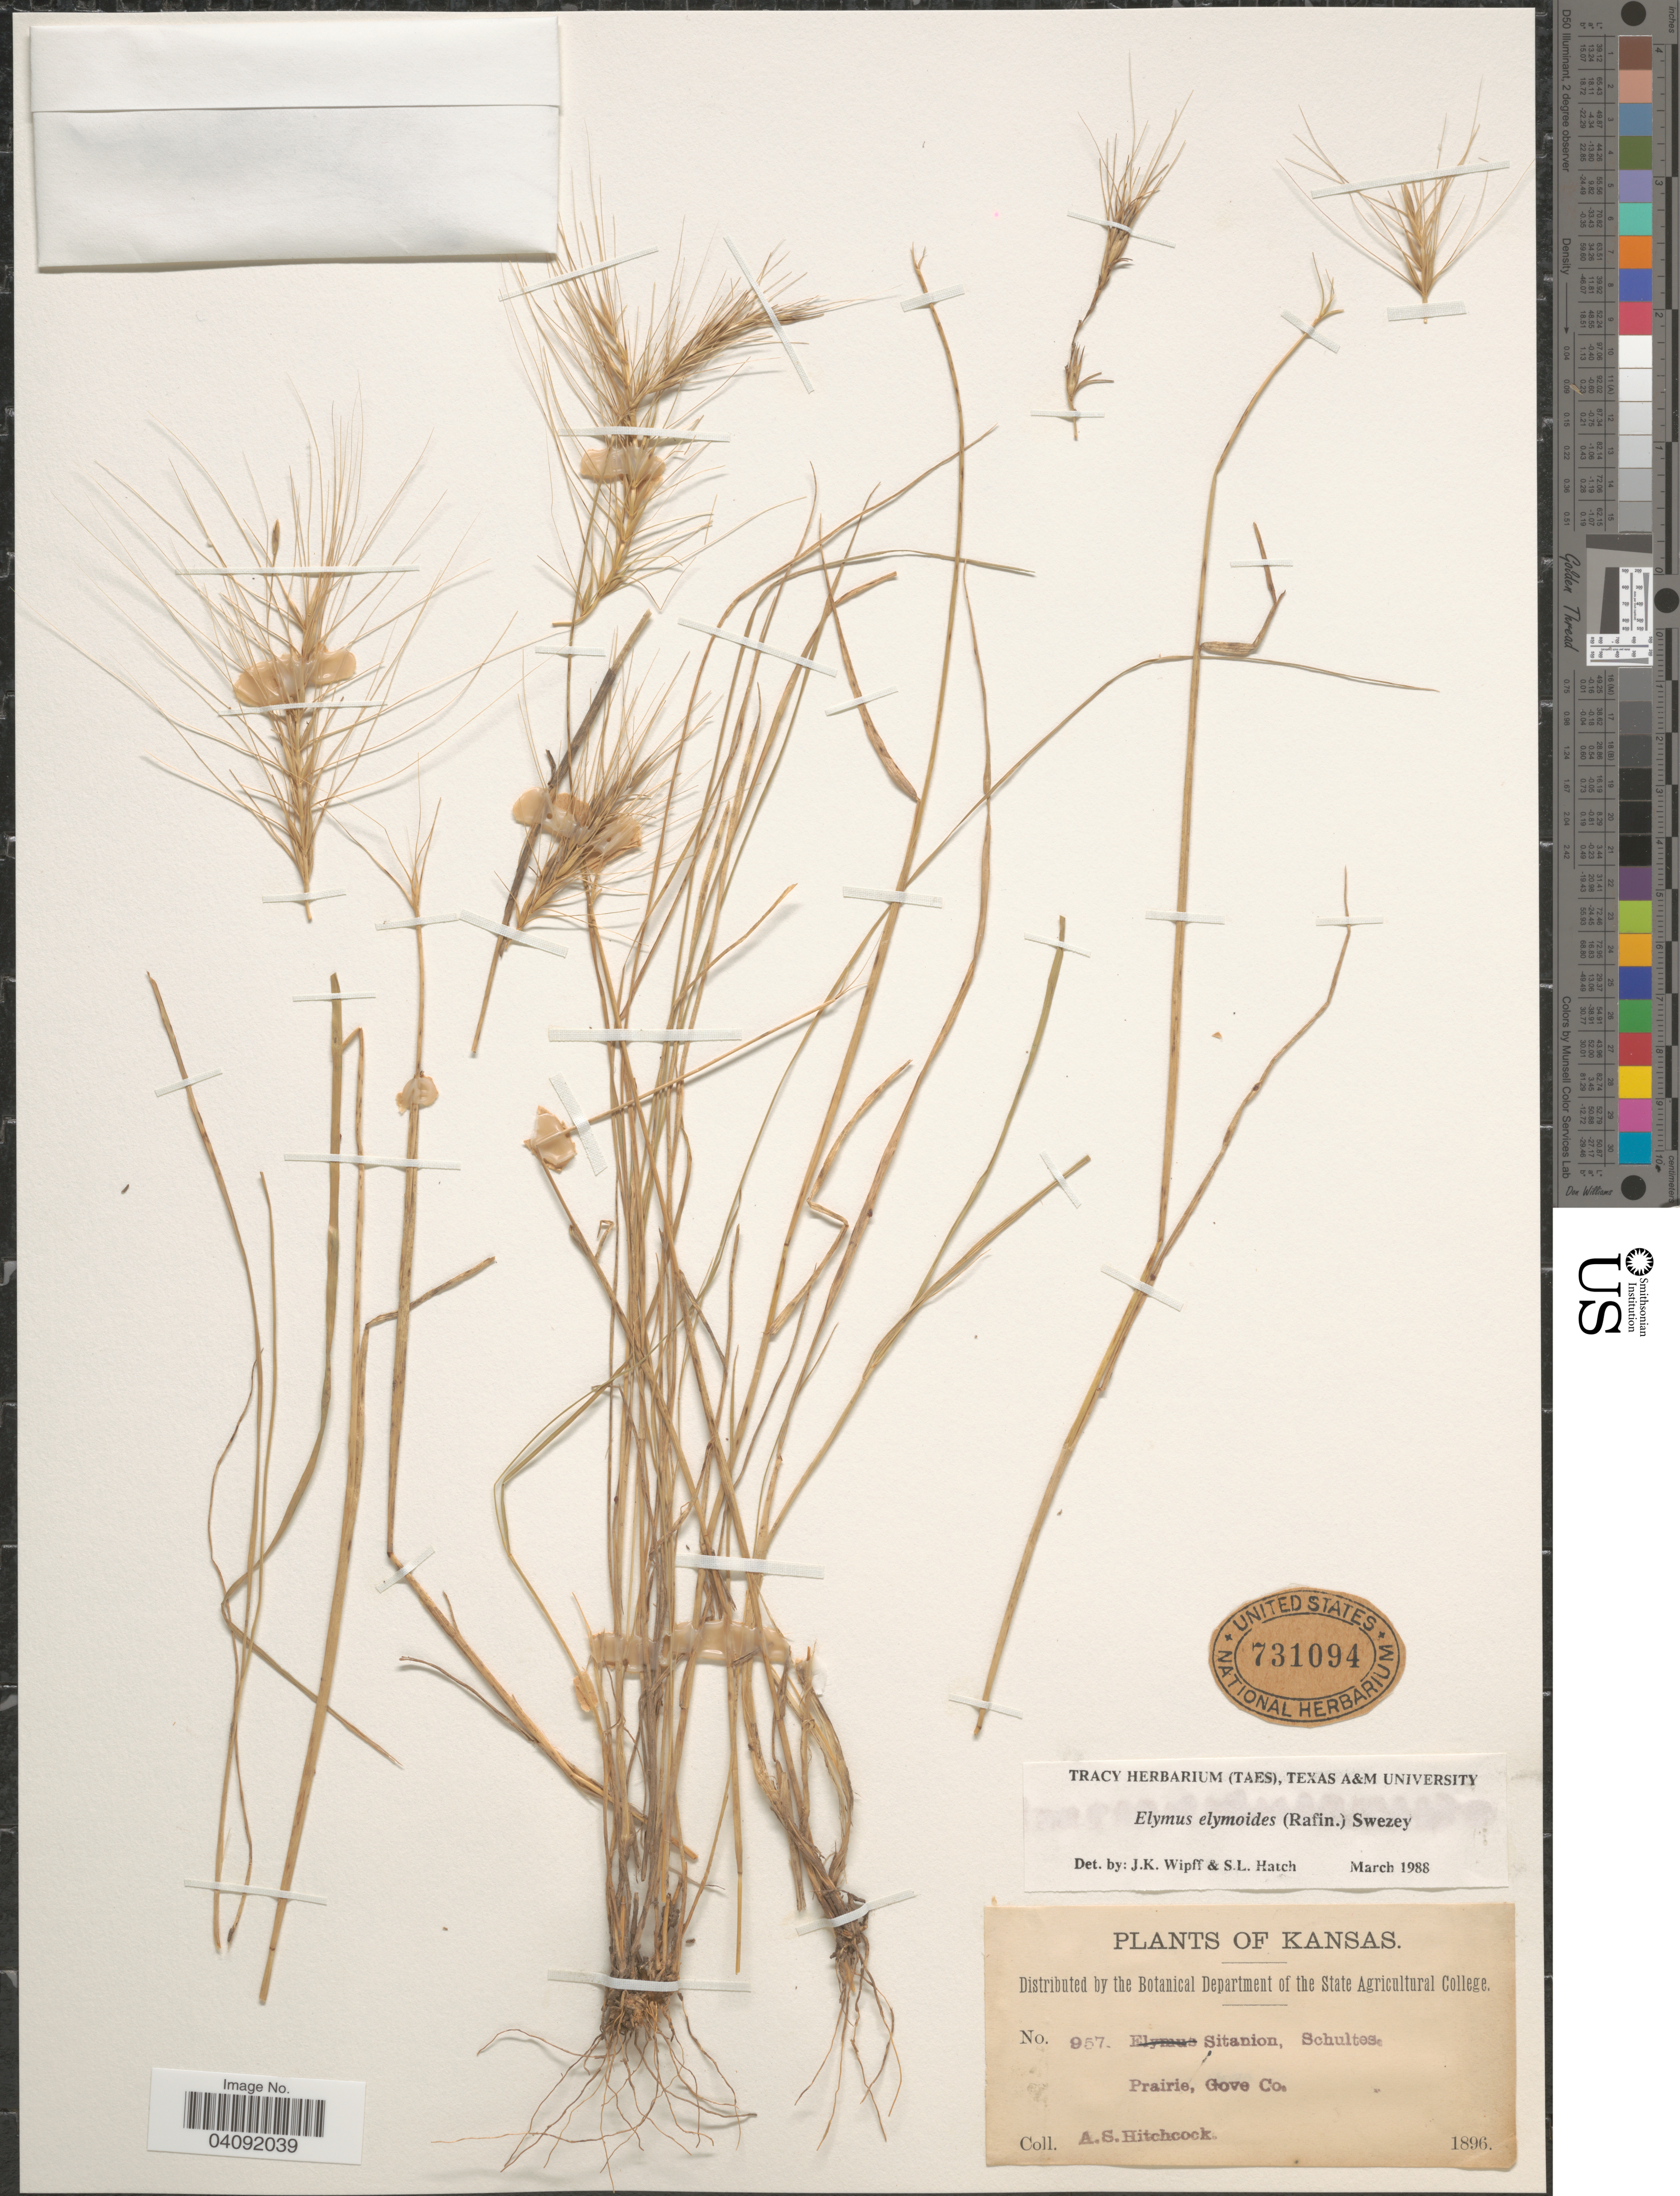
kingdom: Plantae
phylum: Tracheophyta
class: Liliopsida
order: Poales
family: Poaceae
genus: Elymus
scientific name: Elymus elymoides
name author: (Raf.) Swezey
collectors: A. S. Hitchcock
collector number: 957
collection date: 1896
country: United States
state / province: Kansas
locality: Prairie, Gove Co.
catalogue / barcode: US 731094